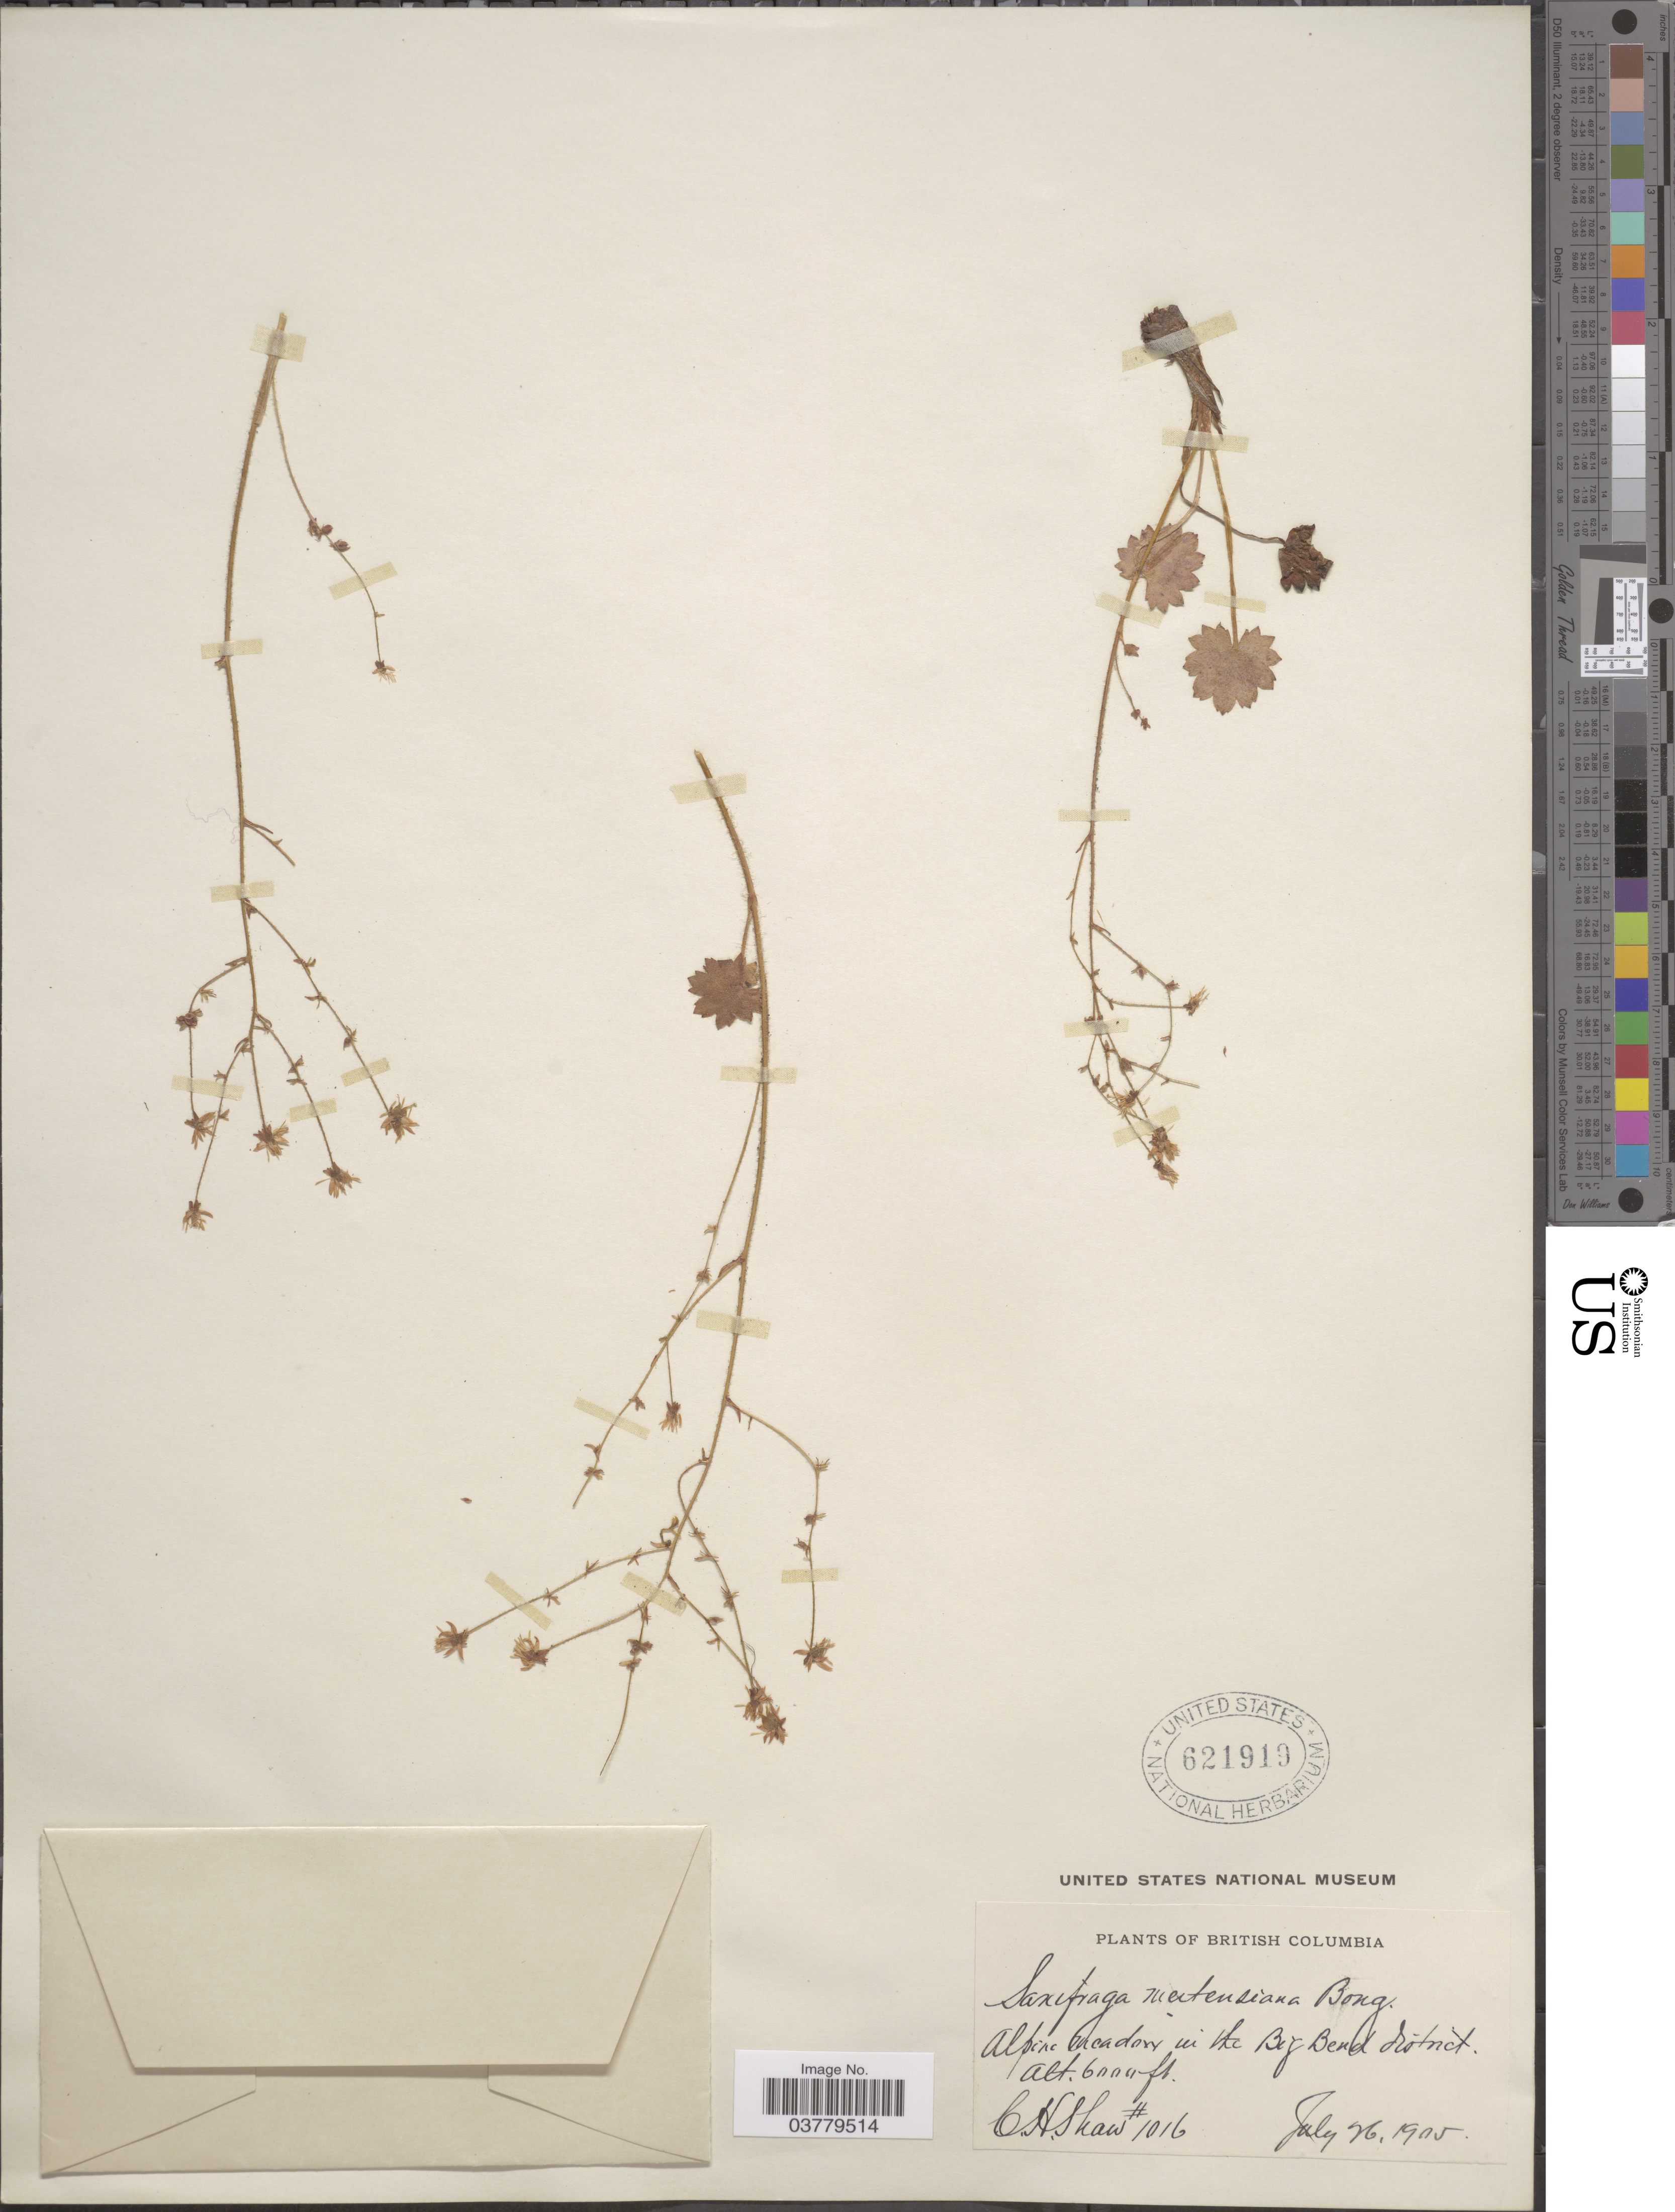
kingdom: Plantae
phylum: Tracheophyta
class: Magnoliopsida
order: Saxifragales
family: Saxifragaceae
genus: Saxifraga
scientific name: Saxifraga mertensiana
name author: Bong.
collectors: C. H. Shaw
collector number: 1016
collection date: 1905-07-26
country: Canada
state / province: British Columbia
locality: Alpine meadow in the Big Bend district.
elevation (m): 1829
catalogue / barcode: US 621919